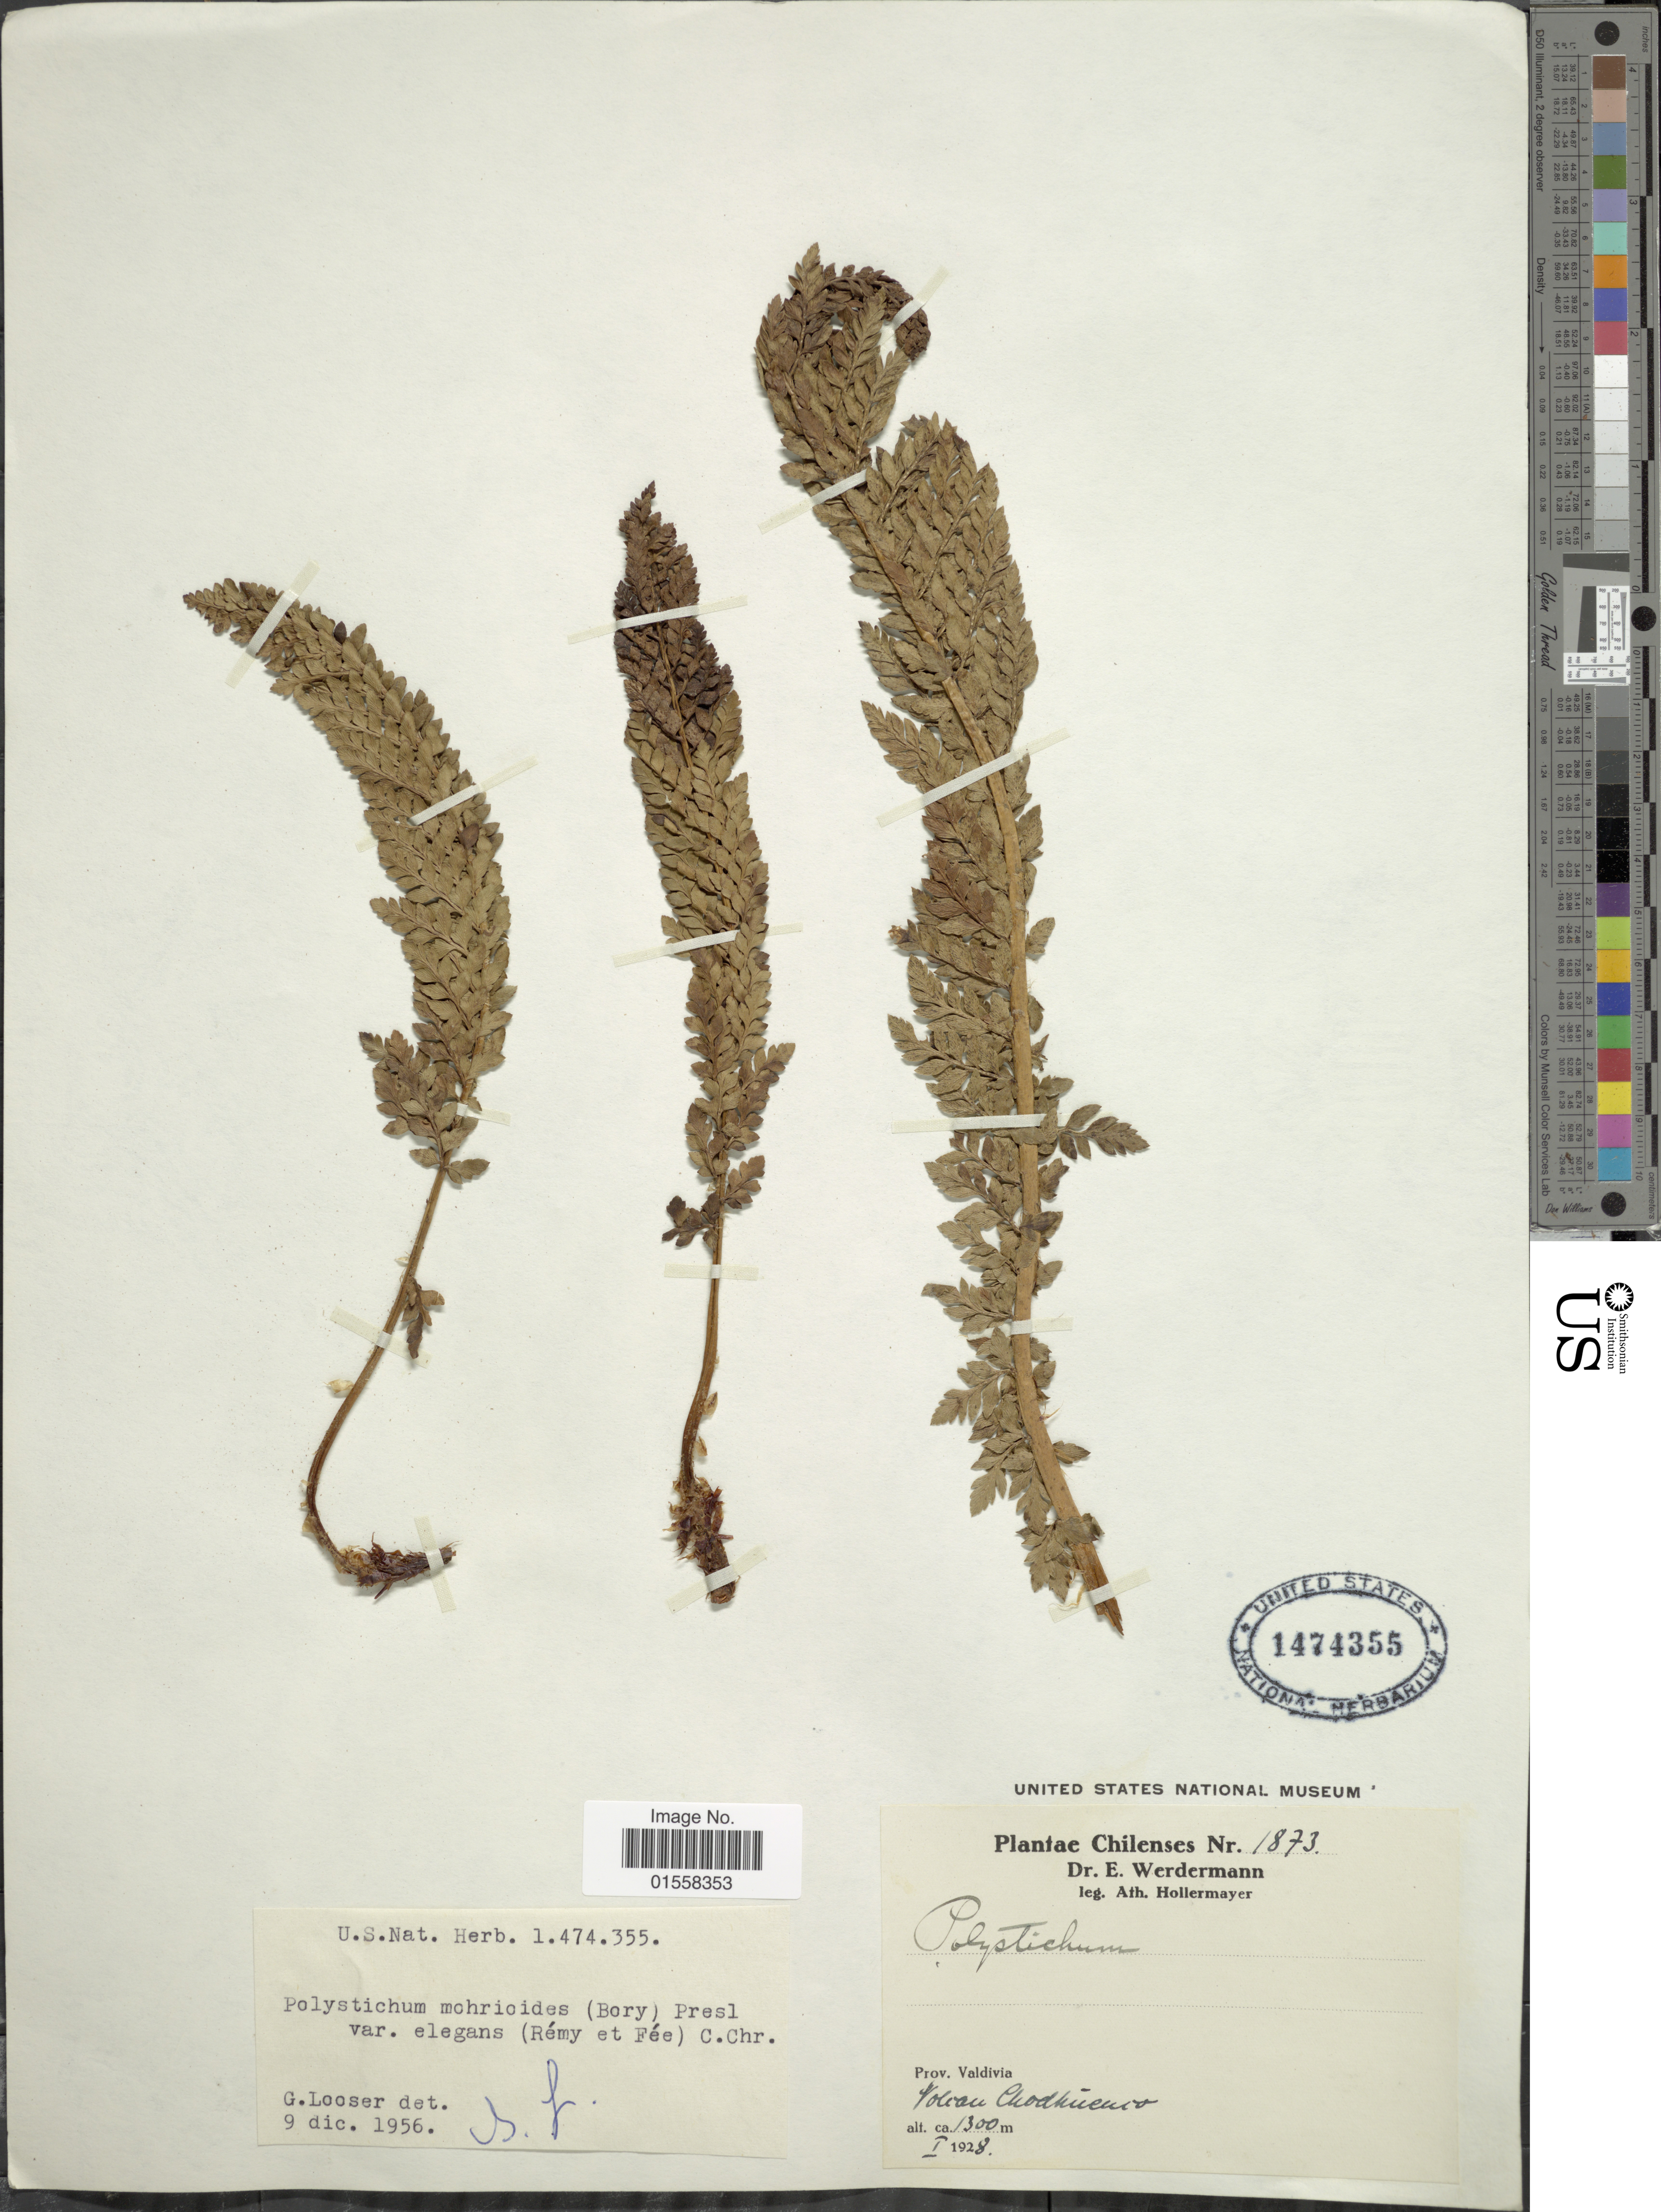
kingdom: Plantae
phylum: Tracheophyta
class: Polypodiopsida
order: Polypodiales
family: Dryopteridaceae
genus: Polystichum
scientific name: Polystichum mohrioides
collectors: A. Hollermayer & E. Werdermann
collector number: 1873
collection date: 1928-01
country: Chile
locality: Chilenses, Prov. Valdivia. Volcan Chodhueuco.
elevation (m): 1300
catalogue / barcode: US 1474355